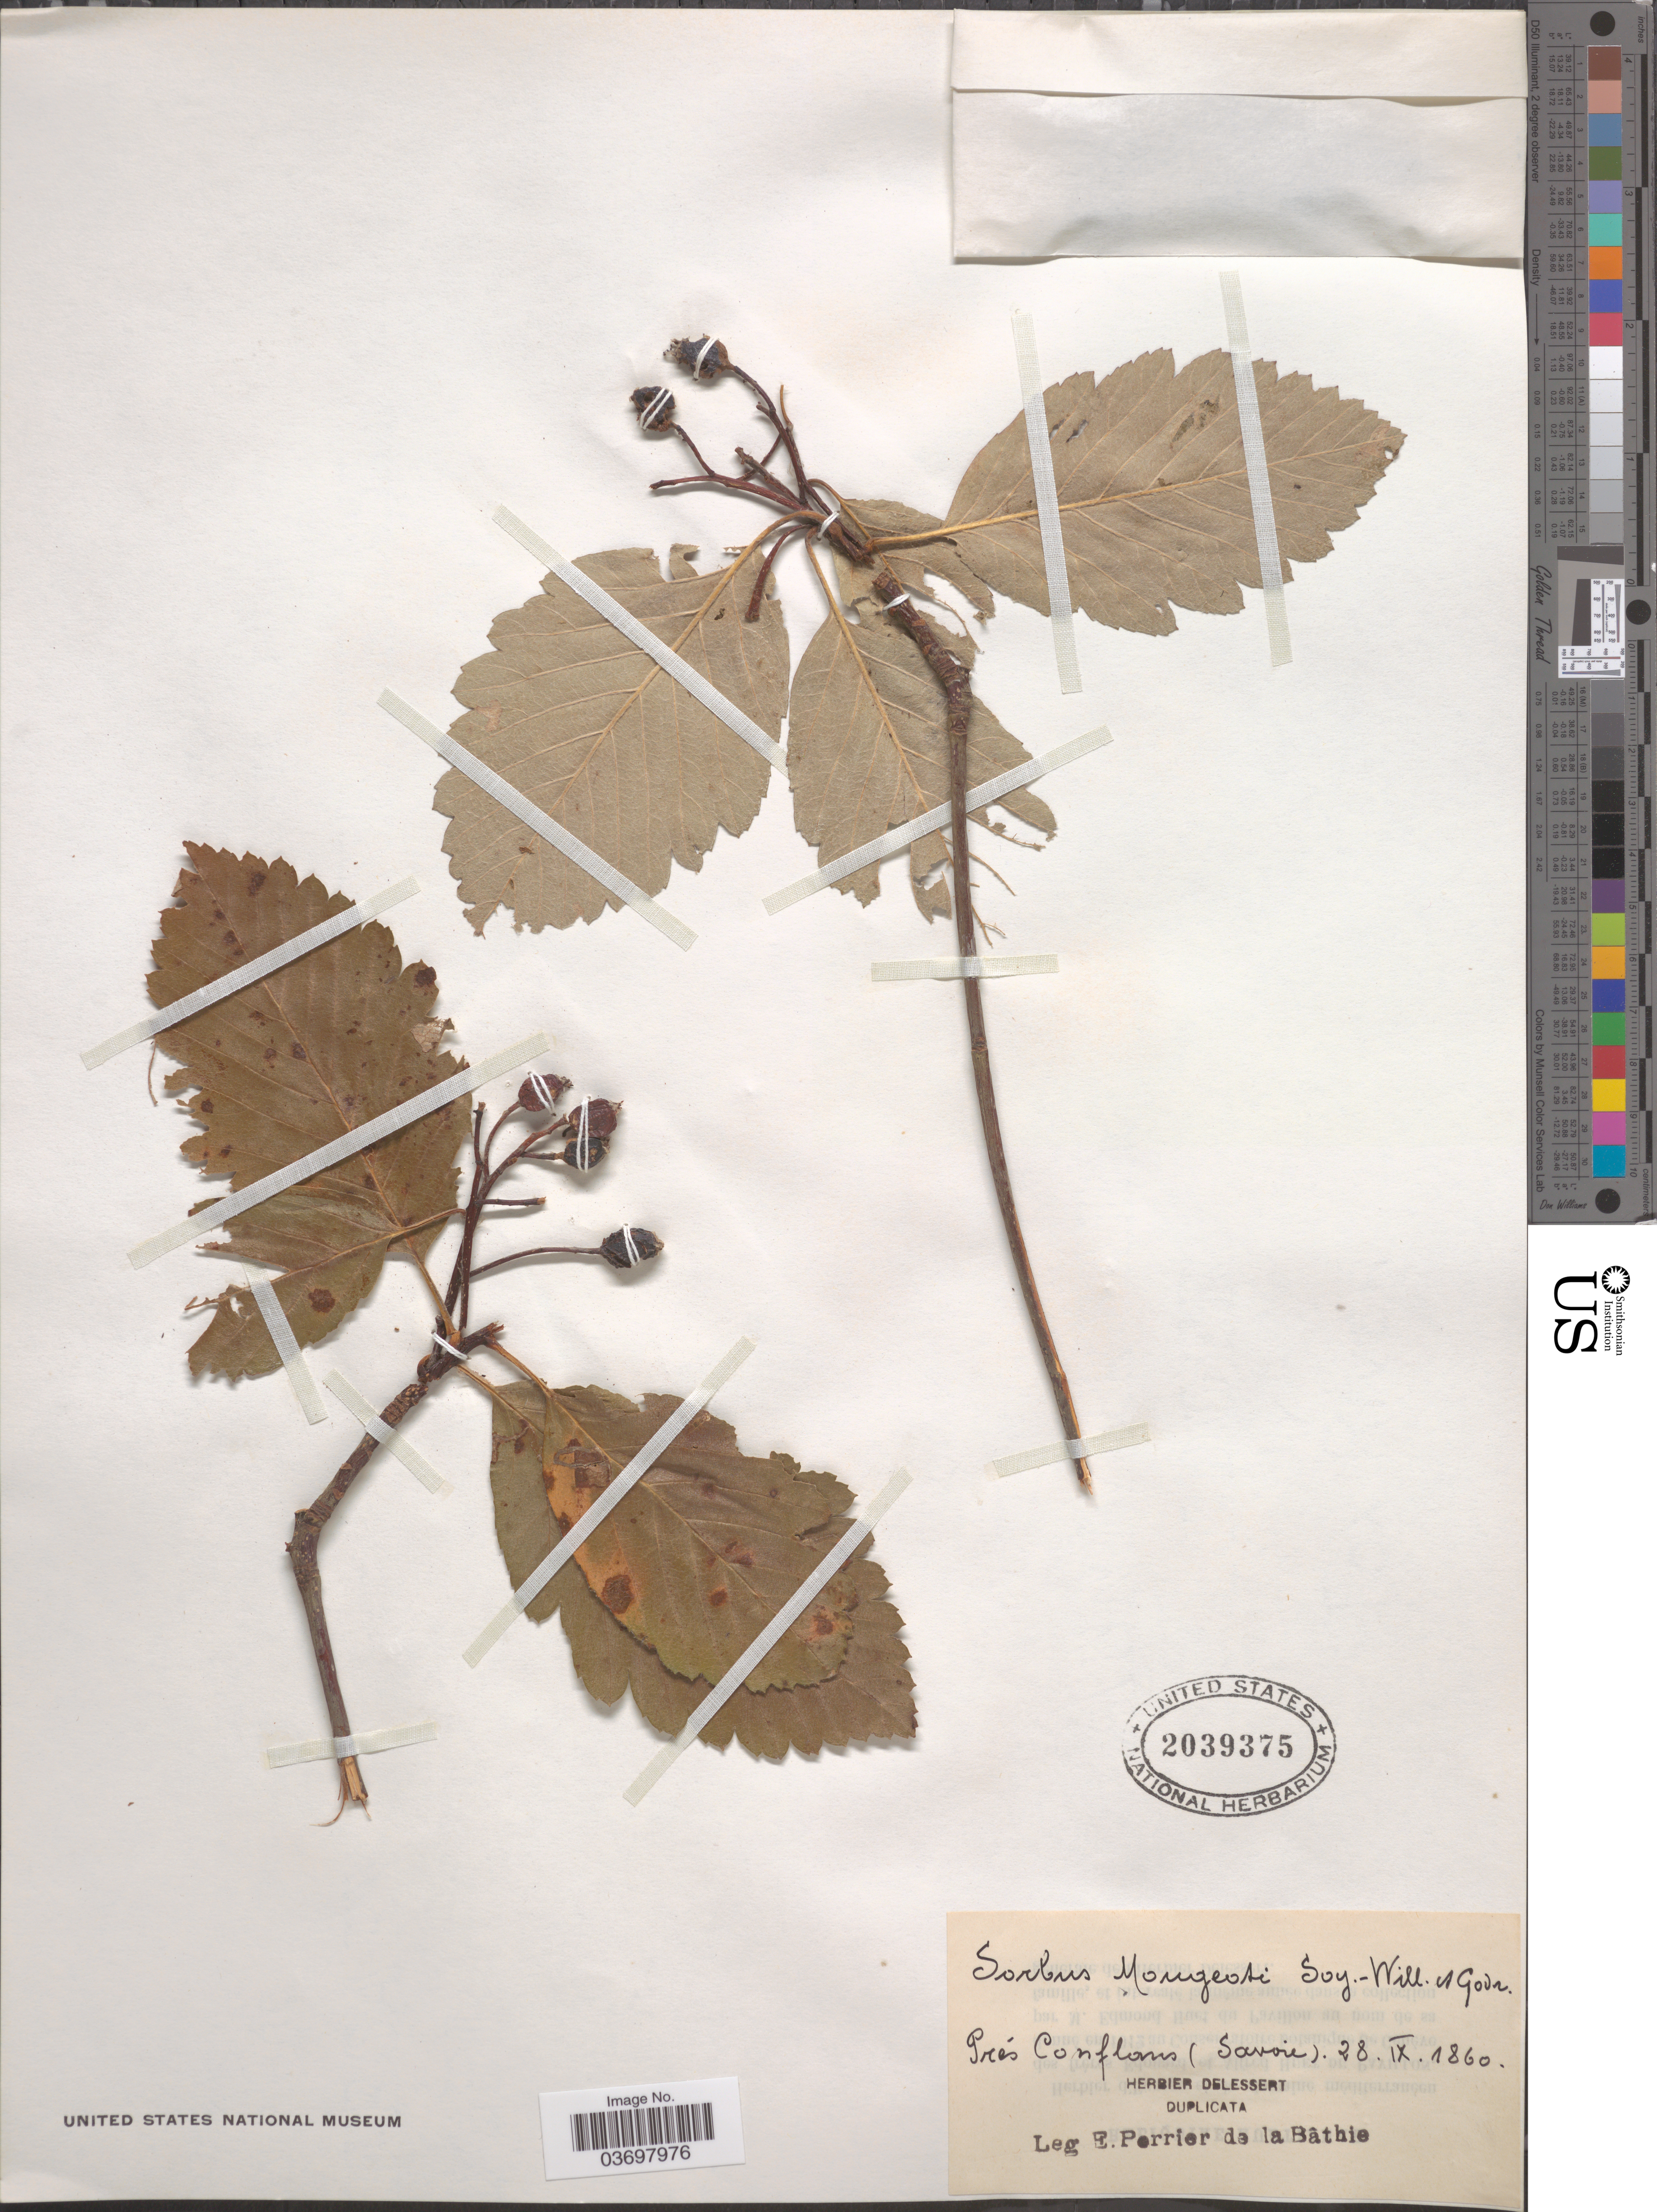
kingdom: Plantae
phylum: Tracheophyta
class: Magnoliopsida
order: Rosales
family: Rosaceae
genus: Sorbus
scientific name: Sorbus intermedia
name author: (Schult.) Beck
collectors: E. Perrier de la Bâthie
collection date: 1860-09-28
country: France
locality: Prés Conflores (Savoie).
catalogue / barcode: US 2039375